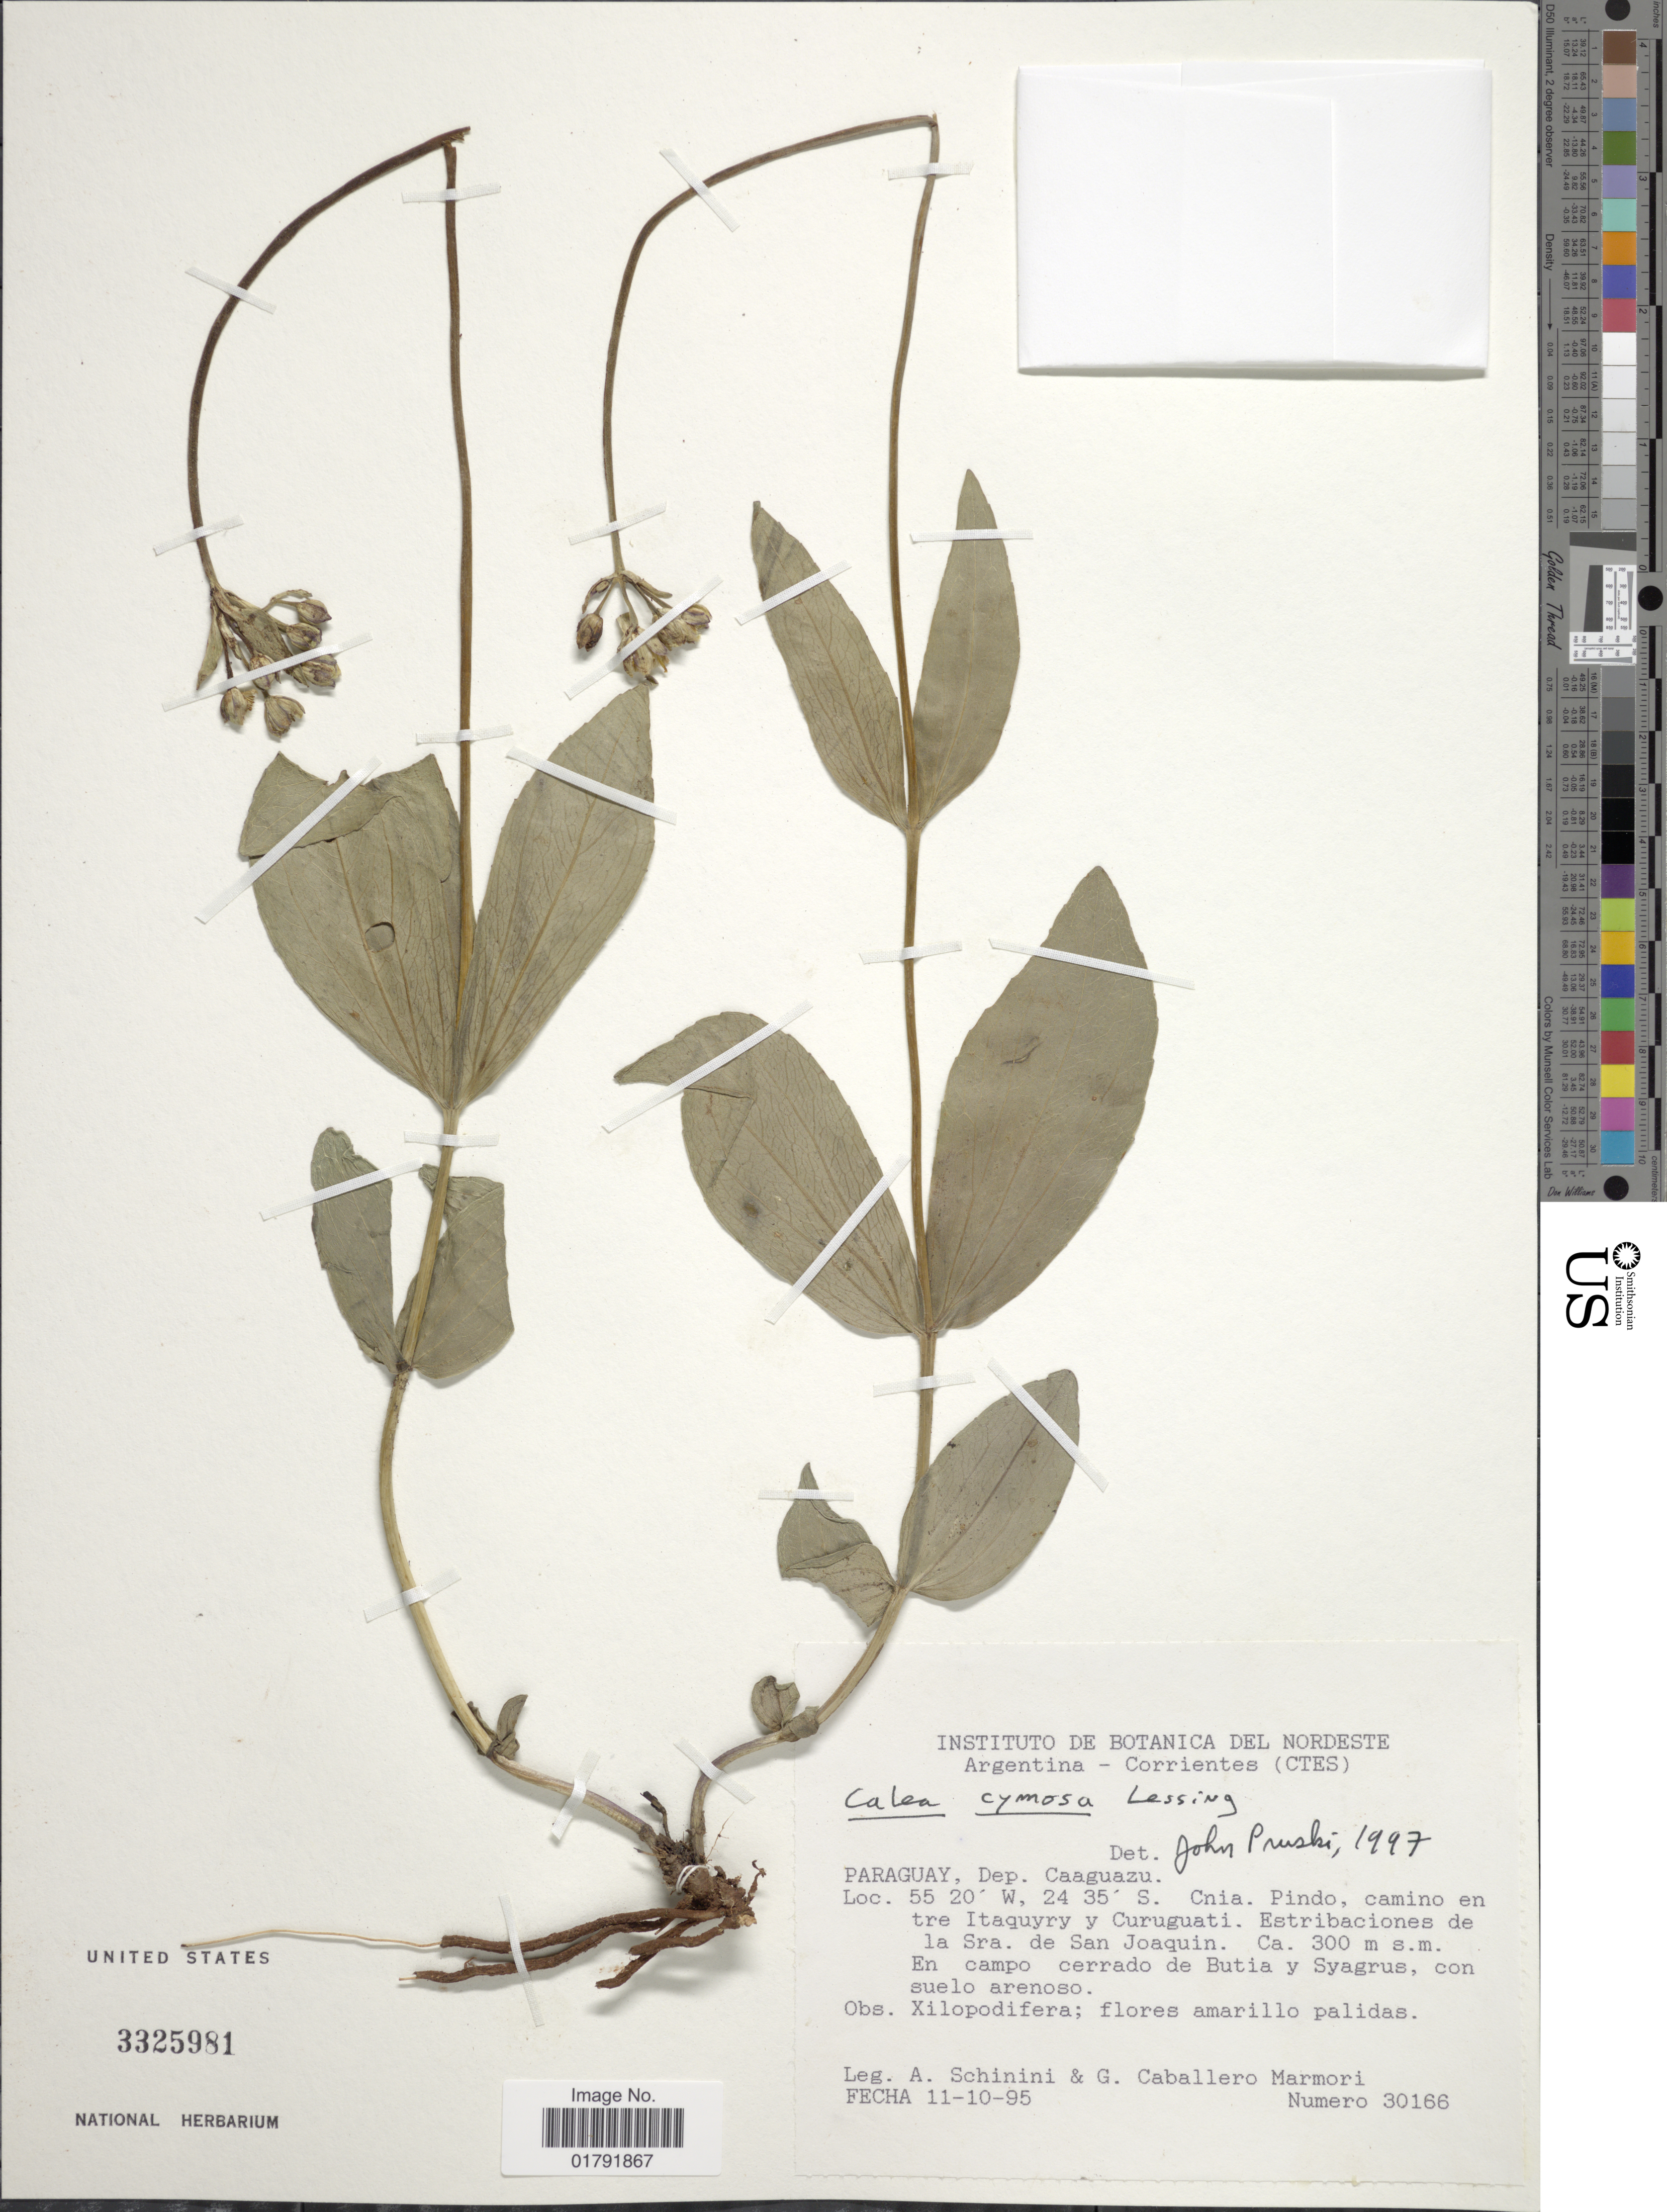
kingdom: Plantae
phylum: Tracheophyta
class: Magnoliopsida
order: Asterales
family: Asteraceae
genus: Calea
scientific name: Calea cymosa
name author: Less.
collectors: A. Schinini & G. Caballero Marmori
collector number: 30166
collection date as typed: Transcribed d/m/y: 11/10/95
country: Paraguay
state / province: Caaguazu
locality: Cnia. Pindo, camino entre Itaguyry y Curuguati, estribaciones de la Sra. de San Joaquin, en campos cerrados de Butia y Syagrus, suelo arenoso.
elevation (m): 300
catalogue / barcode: US 3325981